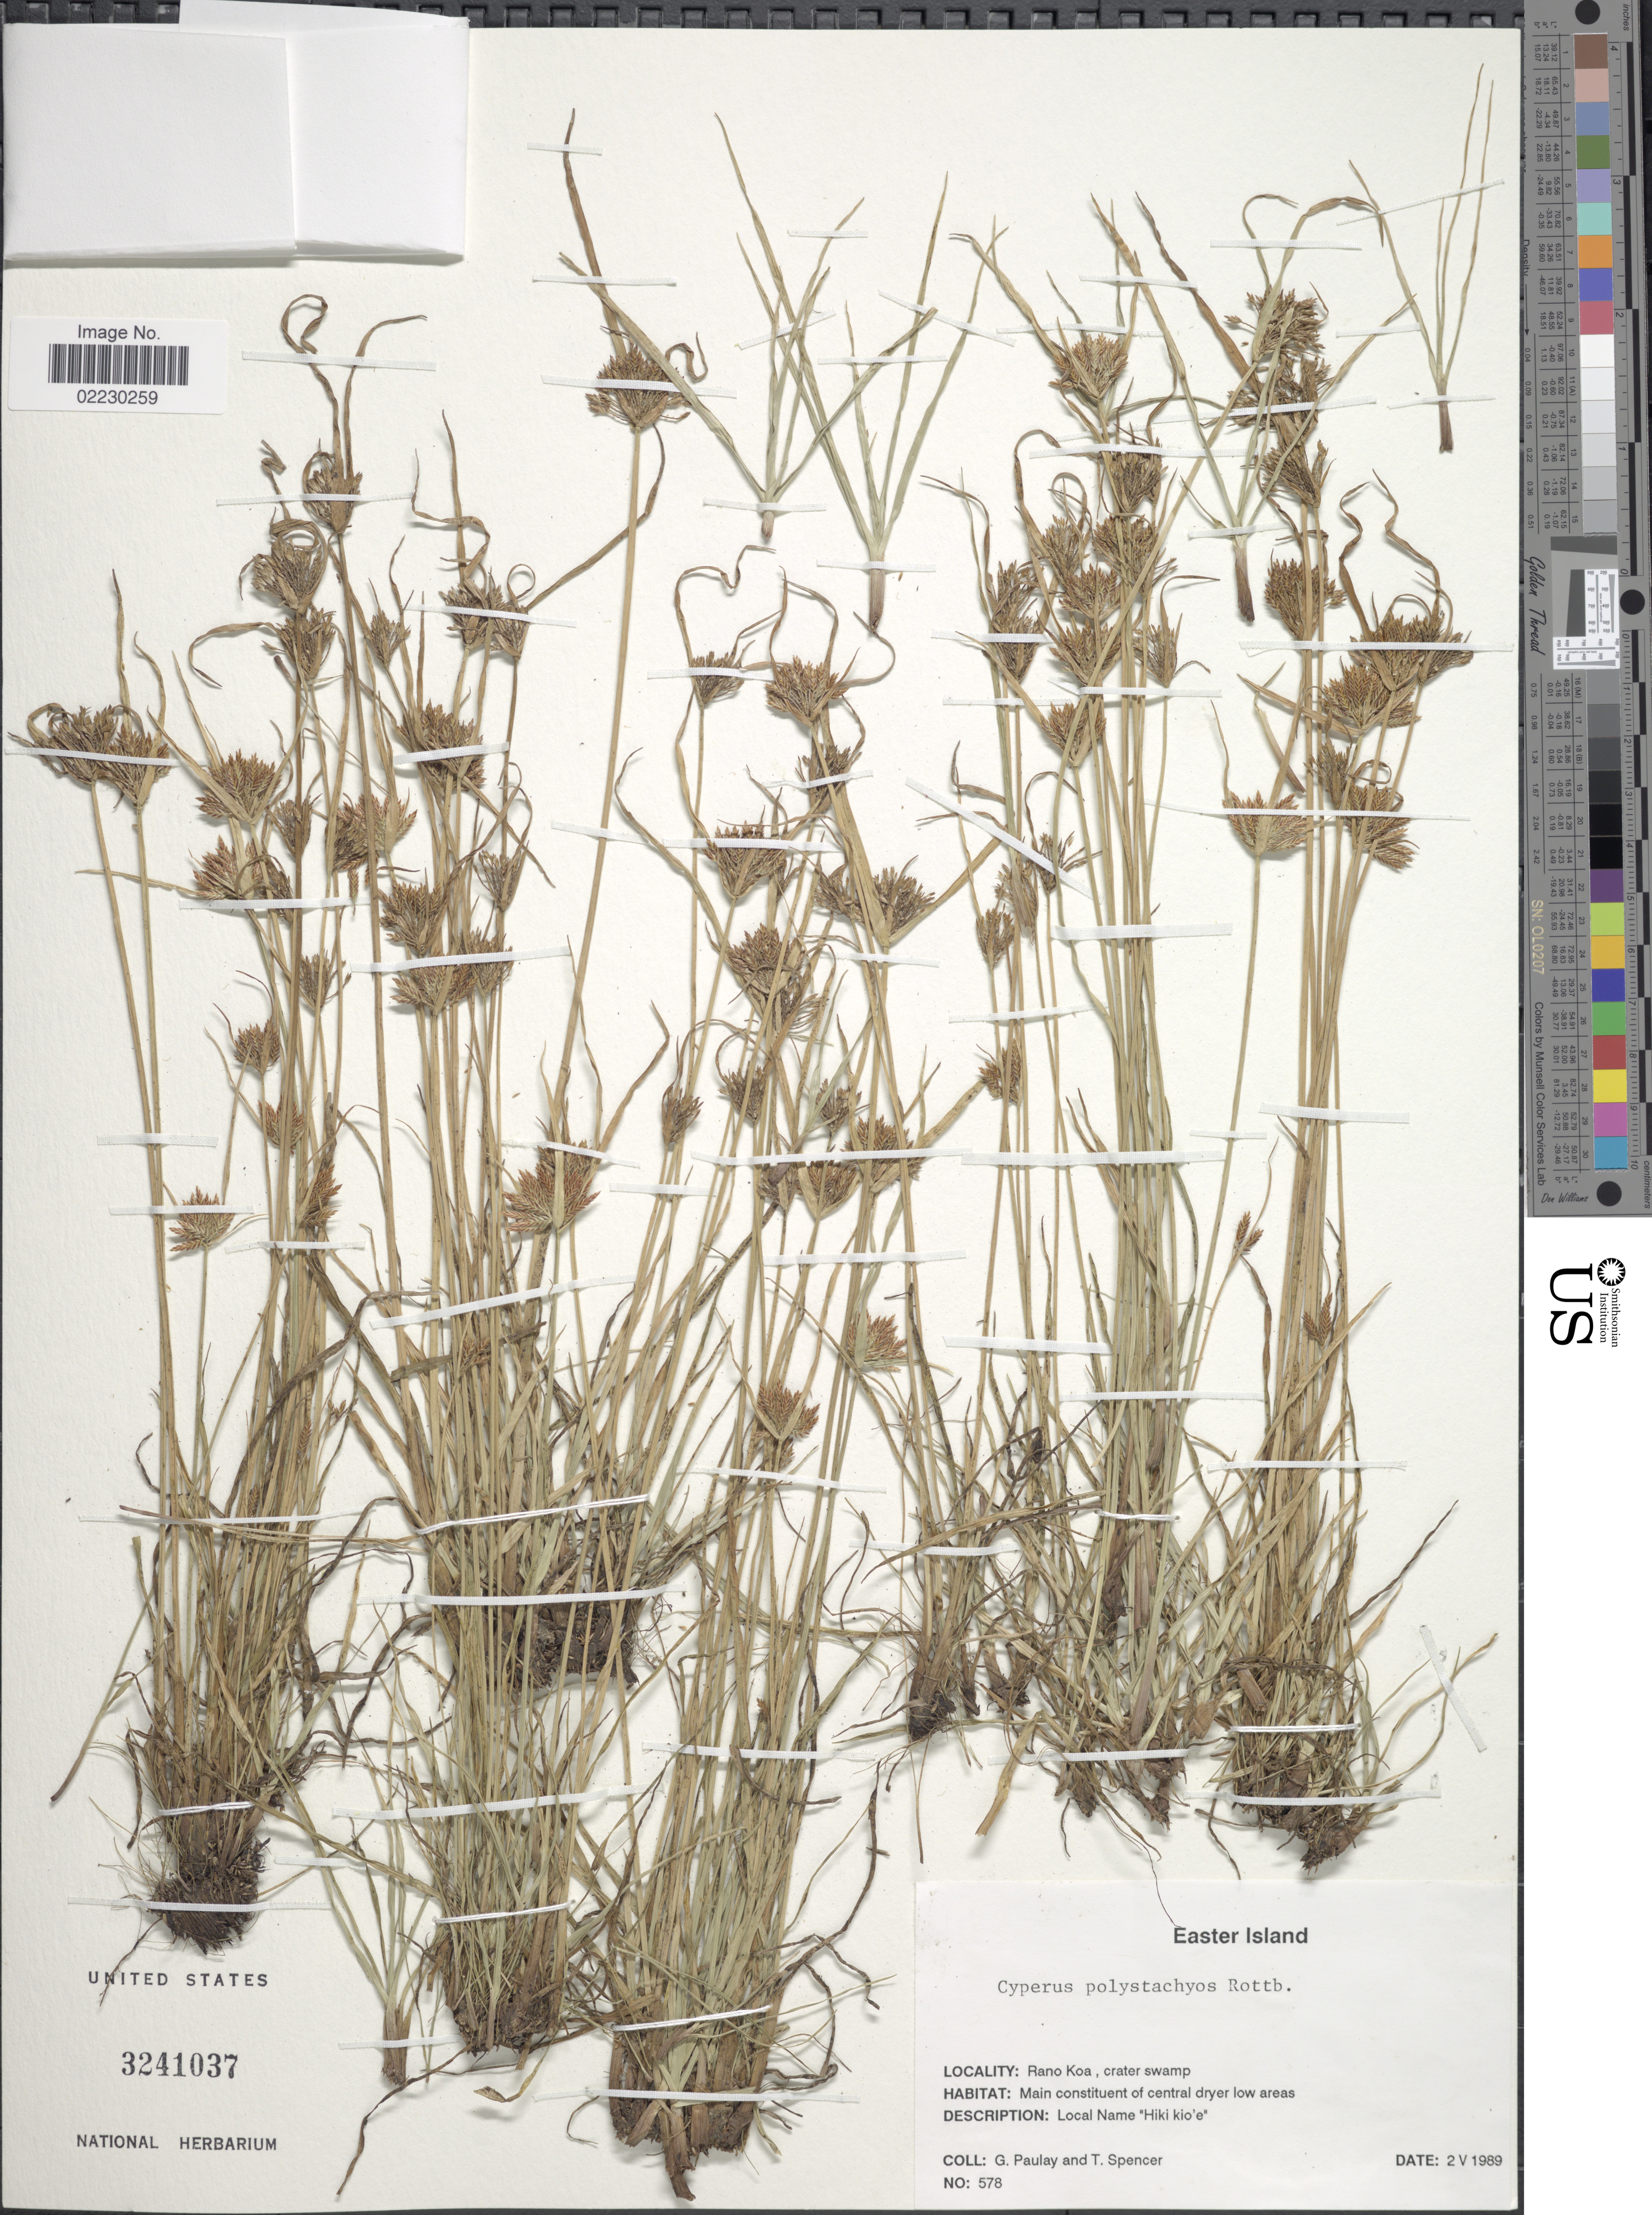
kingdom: Plantae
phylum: Tracheophyta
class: Liliopsida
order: Poales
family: Cyperaceae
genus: Cyperus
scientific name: Cyperus polystachyos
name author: Rottb.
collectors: G. Paulay & T. Spencer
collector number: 578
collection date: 1989-05-02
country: Chile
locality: Easter Island, Rano Koa, crater swamp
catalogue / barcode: US 3241037